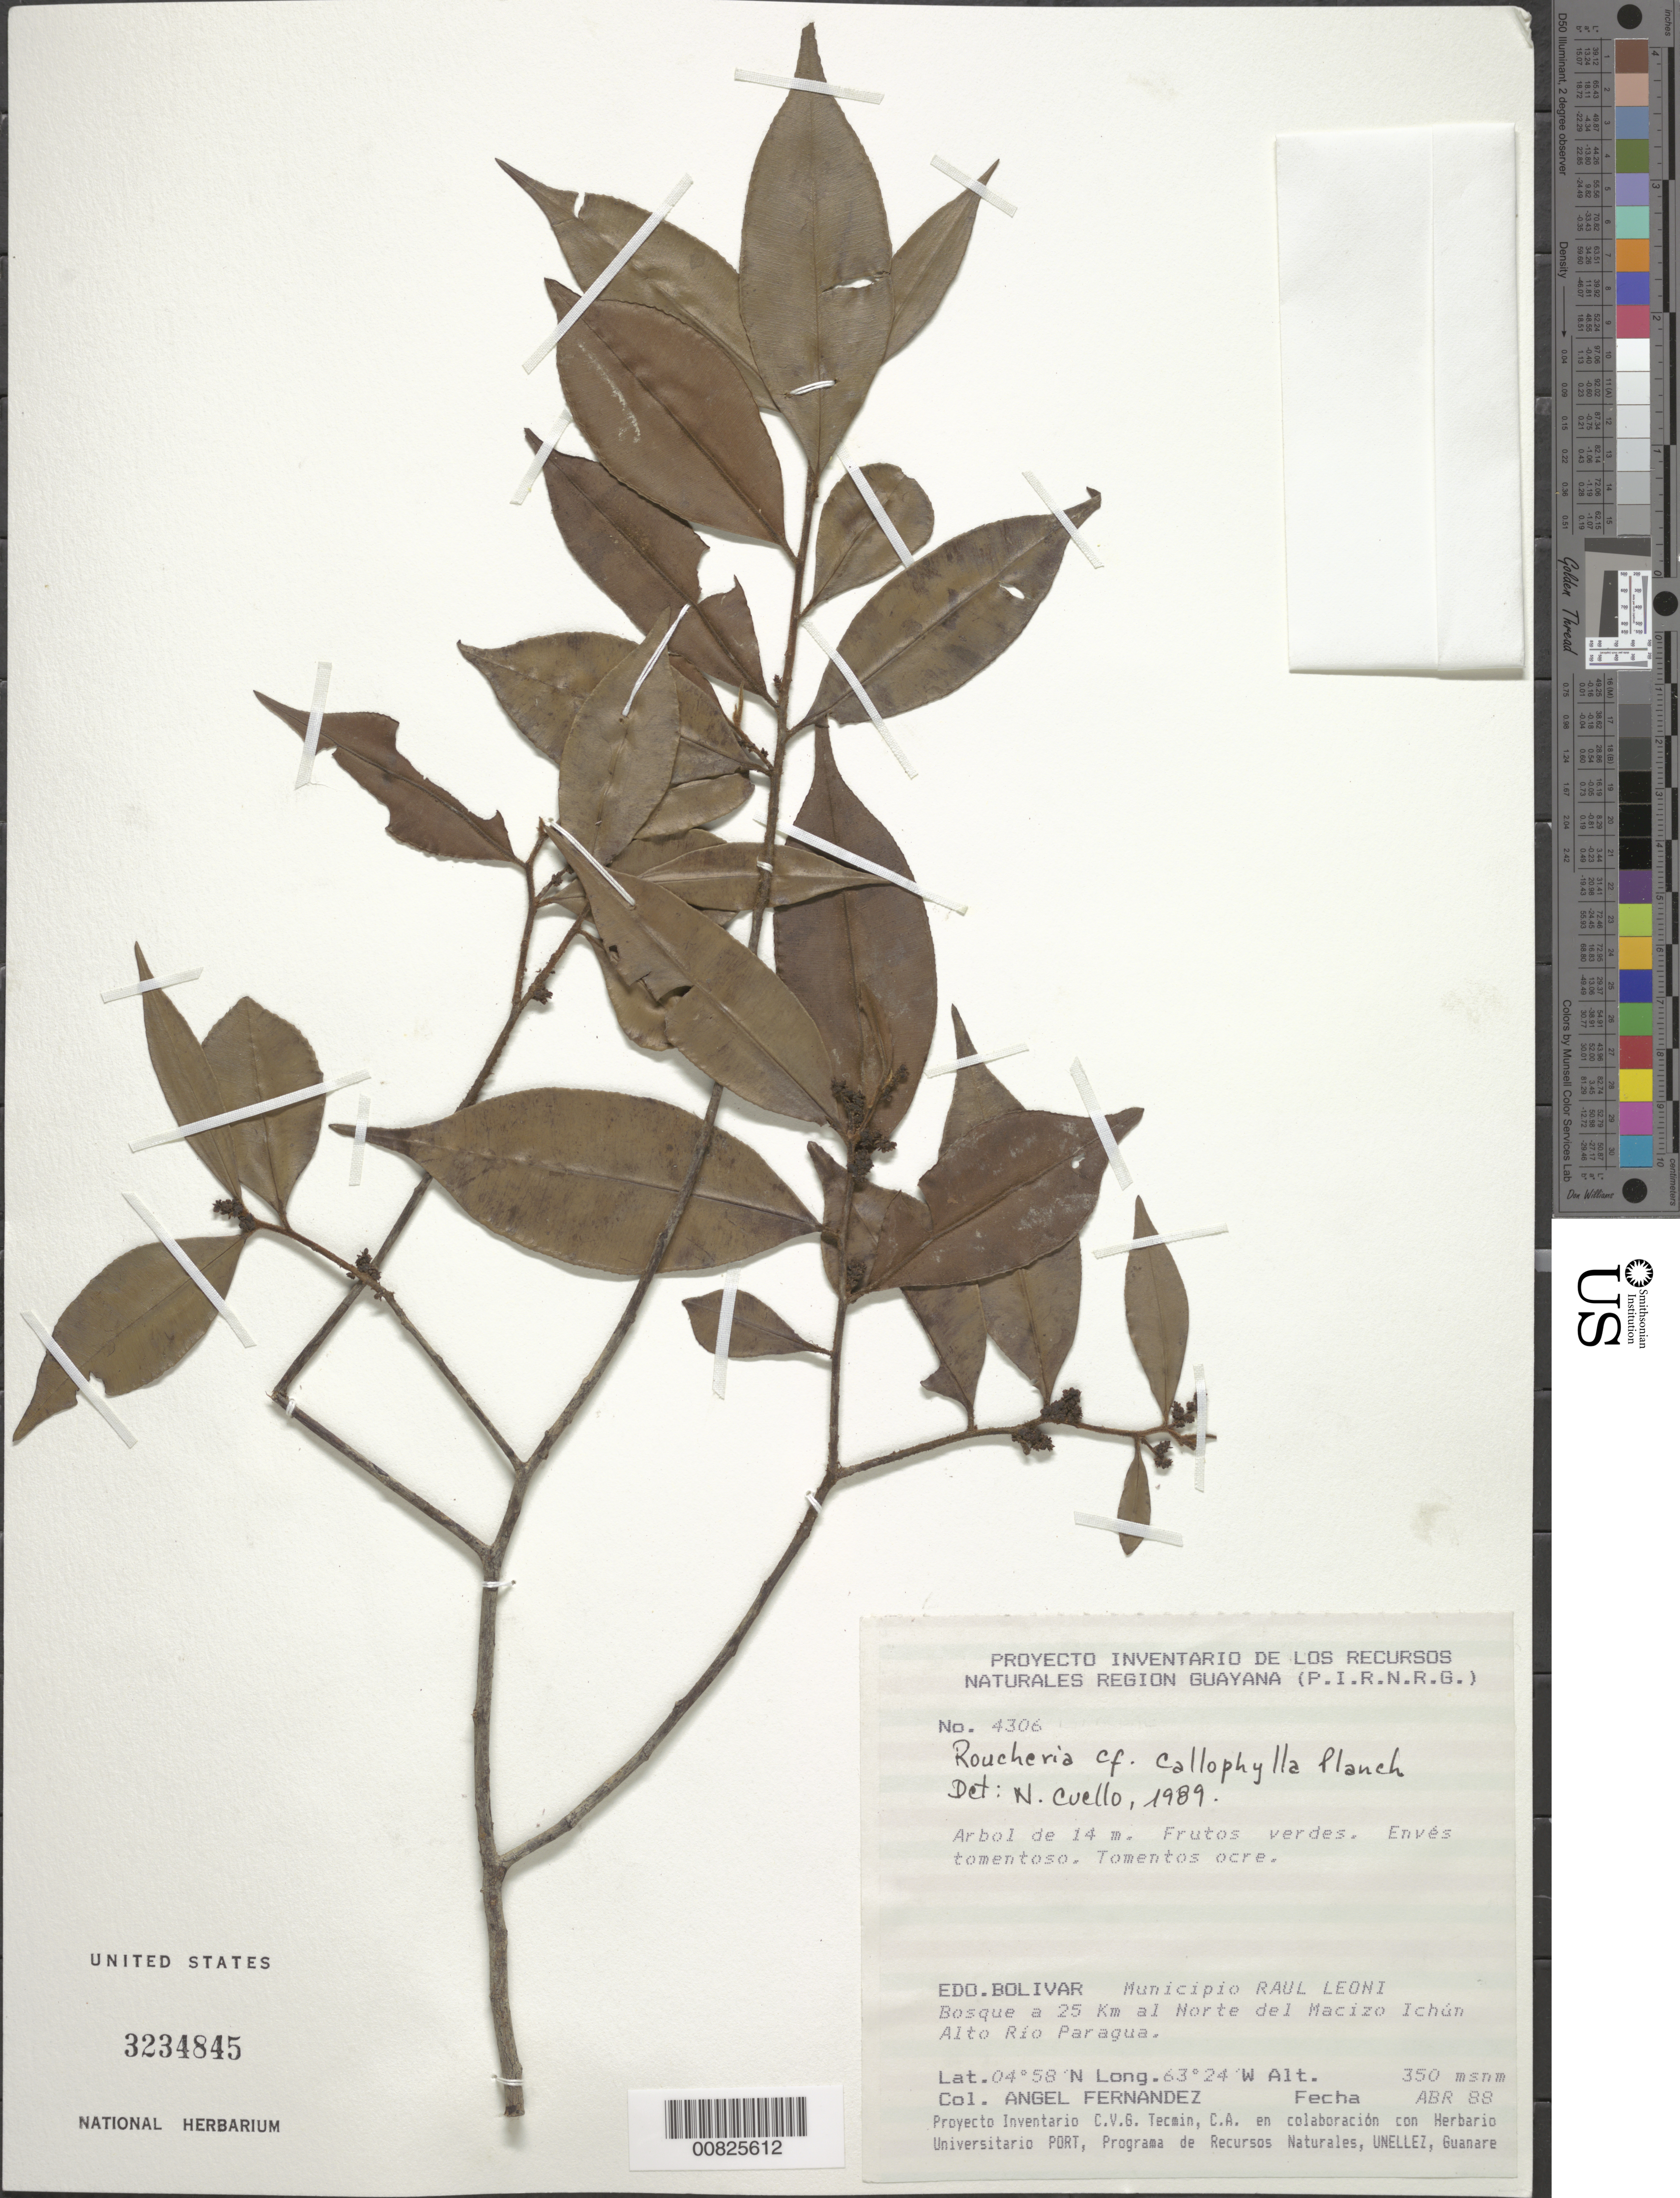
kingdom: Plantae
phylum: Tracheophyta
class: Magnoliopsida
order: Malpighiales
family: Linaceae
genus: Roucheria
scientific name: Roucheria calophylla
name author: Planch.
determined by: Cuello, Nidia L.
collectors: A. Fernández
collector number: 4306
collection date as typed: Apr-88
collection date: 1988-04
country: Venezuela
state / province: Bolívar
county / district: Angostura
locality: Mun. Raúl Leoni [=Angostura], 25 km N del Macizo Ichún, alto Río Paragua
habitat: Forest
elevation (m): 350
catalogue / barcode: US 3234845